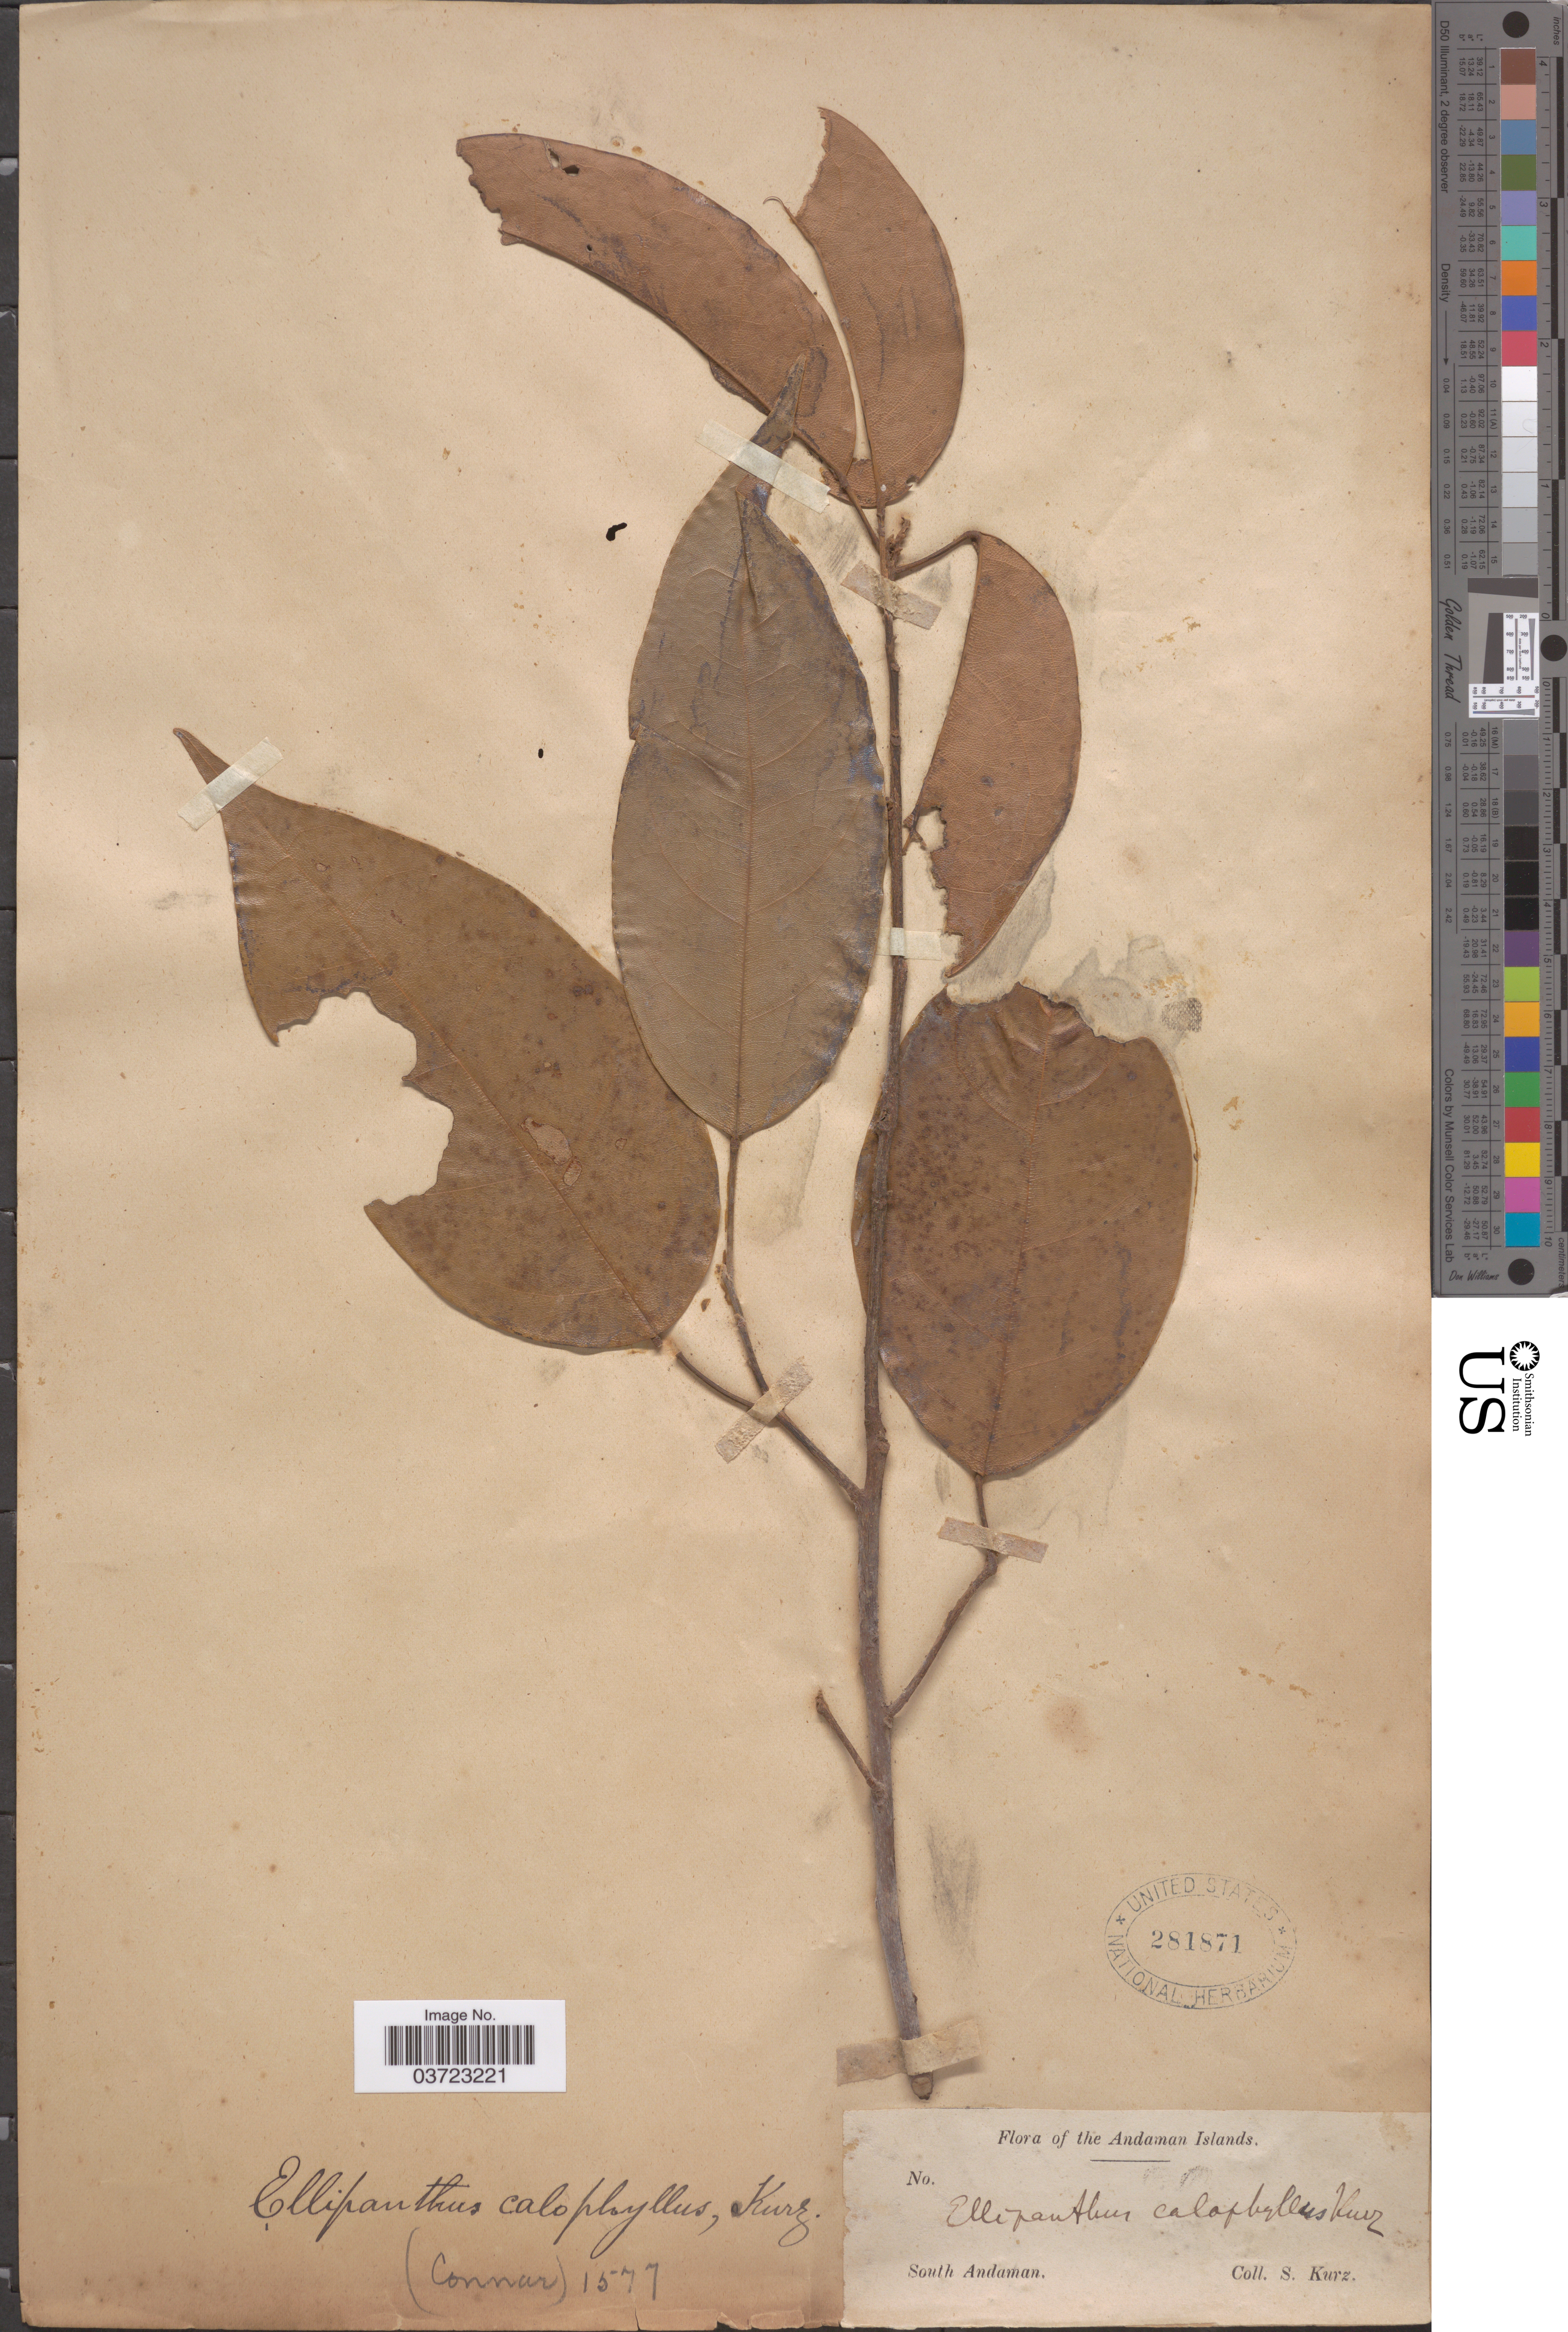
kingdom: Plantae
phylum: Tracheophyta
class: Magnoliopsida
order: Oxalidales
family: Connaraceae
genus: Ellipanthus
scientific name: Ellipanthus calophyllus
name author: Kurz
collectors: S. Kurz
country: India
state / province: Andaman and Nicobar Islands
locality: The Andaman Islands. South Andaman.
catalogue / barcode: US 281871